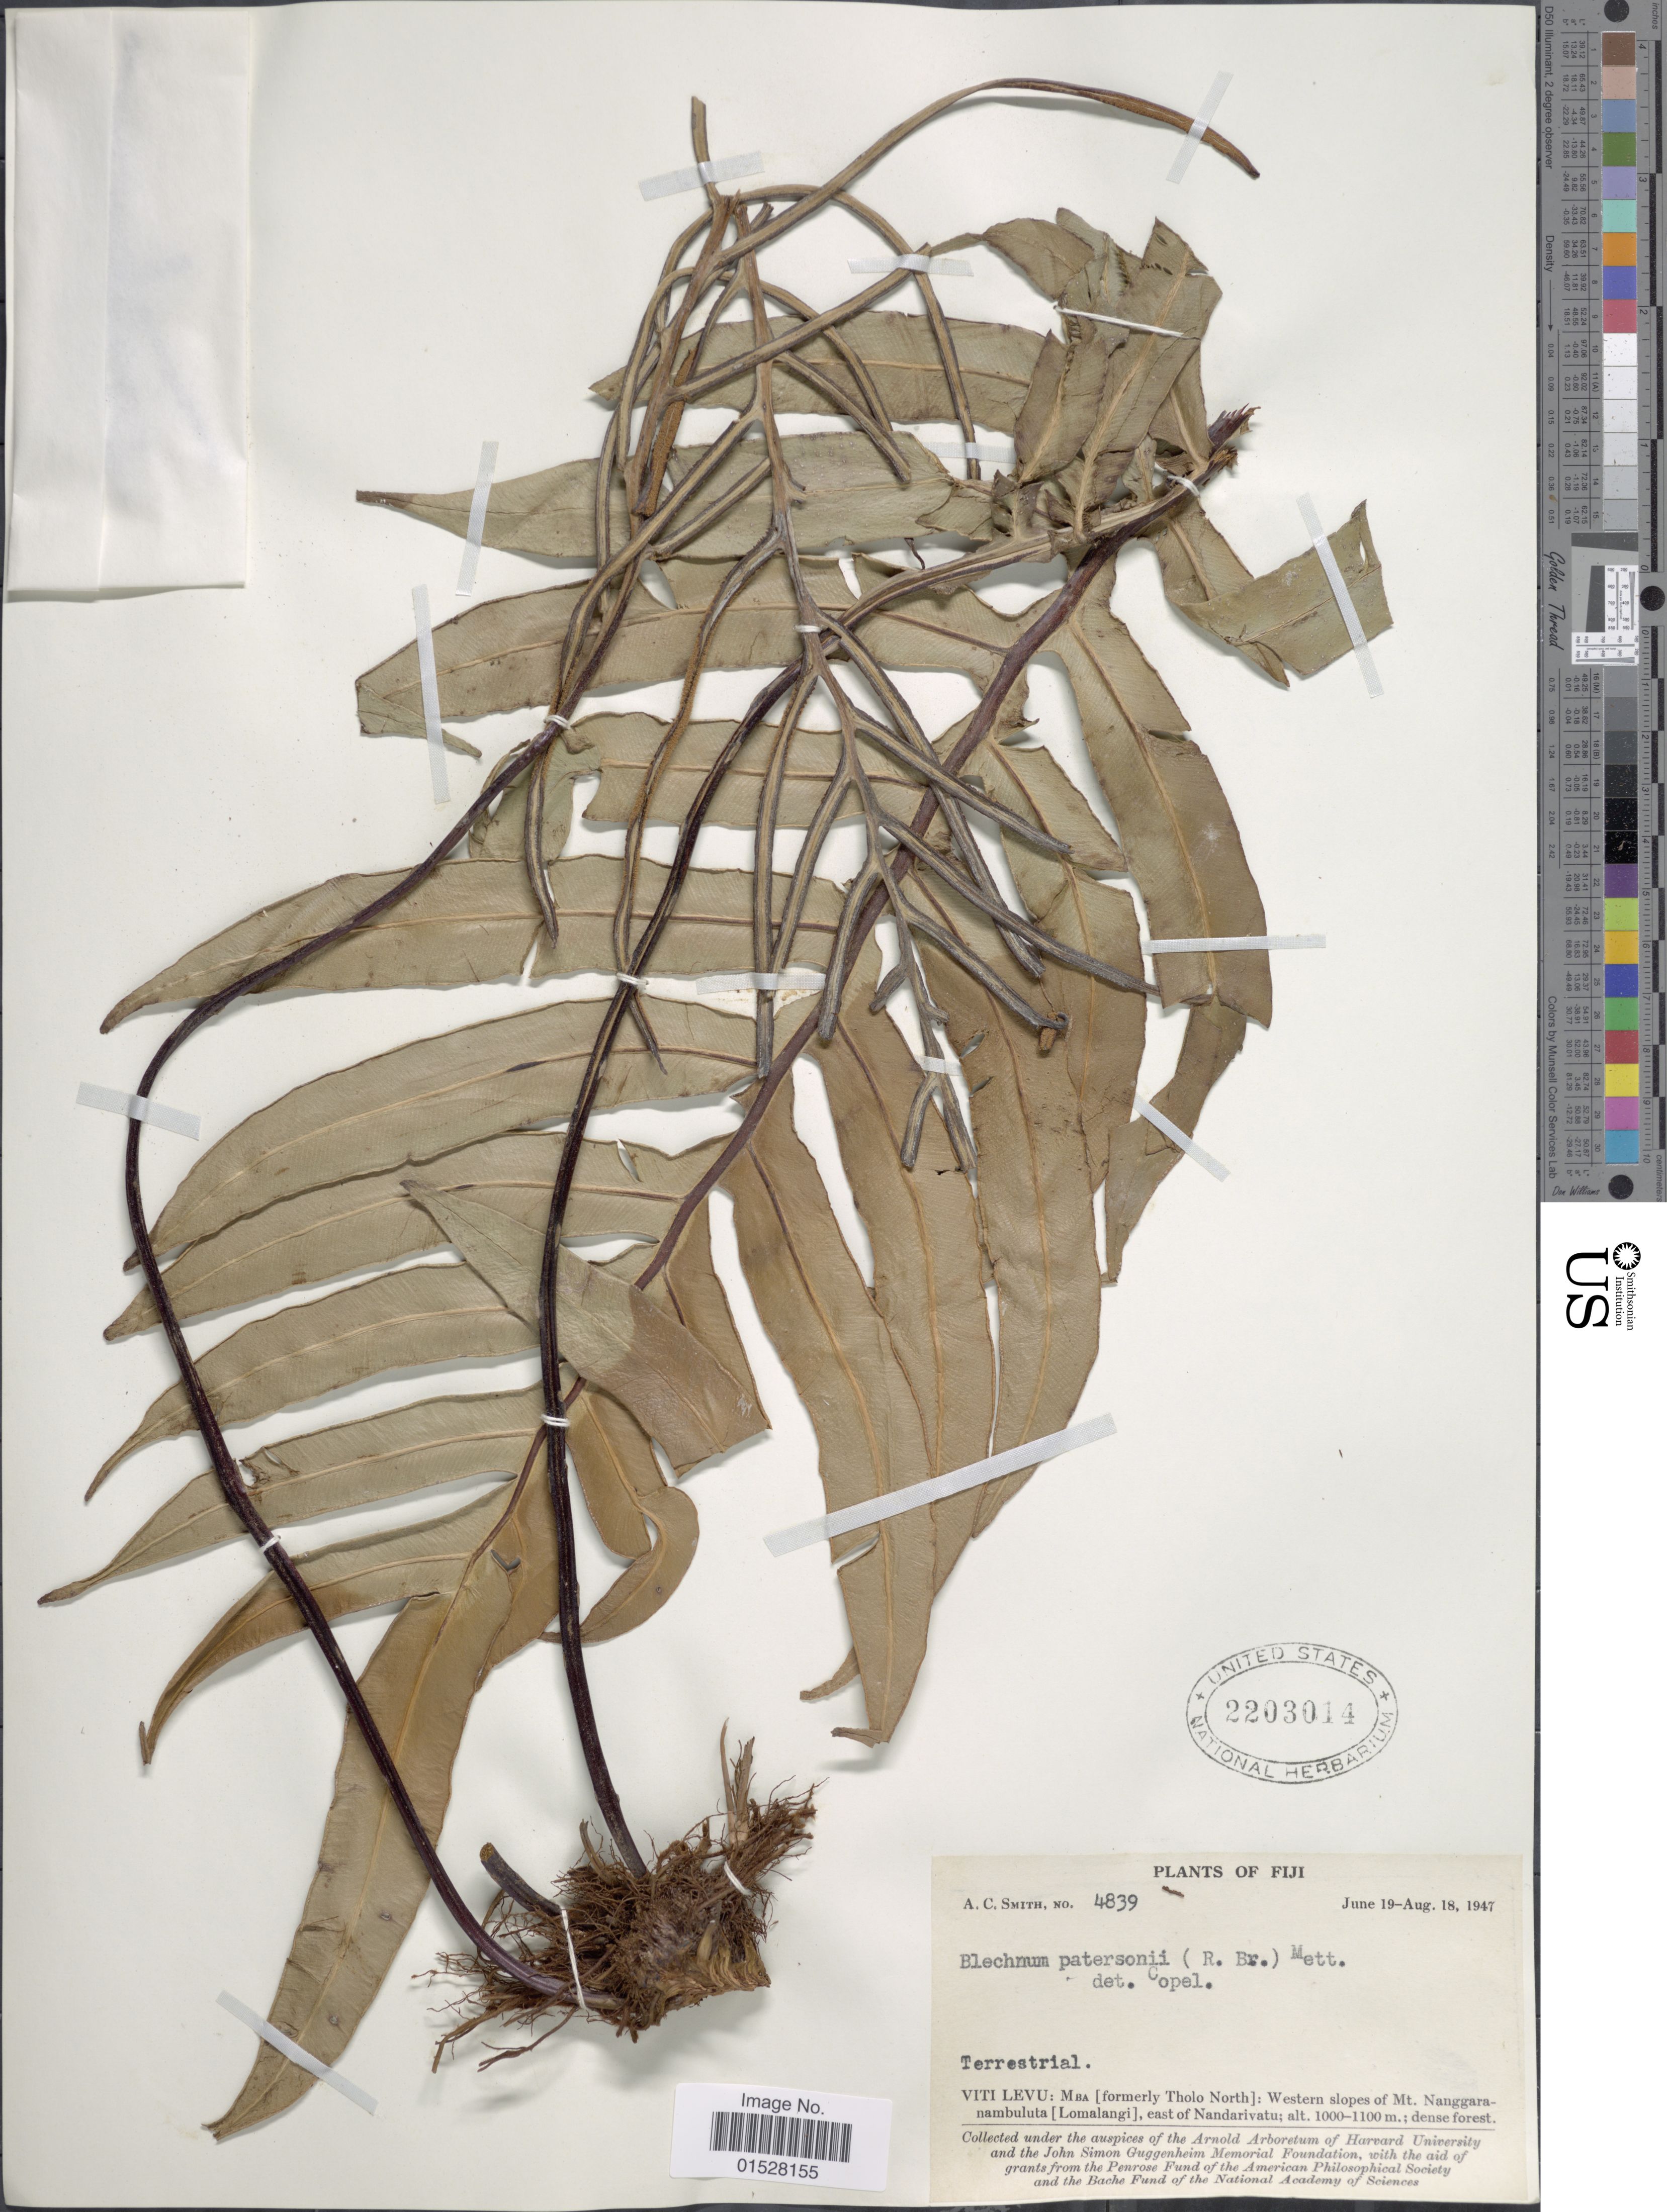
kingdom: Plantae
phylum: Tracheophyta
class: Polypodiopsida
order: Polypodiales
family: Blechnaceae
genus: Blechnum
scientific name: Blechnum patersonii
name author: (R. Br.) Mett.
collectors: A. C. Smith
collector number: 4839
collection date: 1947-06-19/1947-08-18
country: Fiji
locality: Viti Levu: Mba (formerly Tholo North): Western slopes of Mt. nanggara-nambuluta (Lomalangi), east of Nanarivatu.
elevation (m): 1000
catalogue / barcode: US 2203014